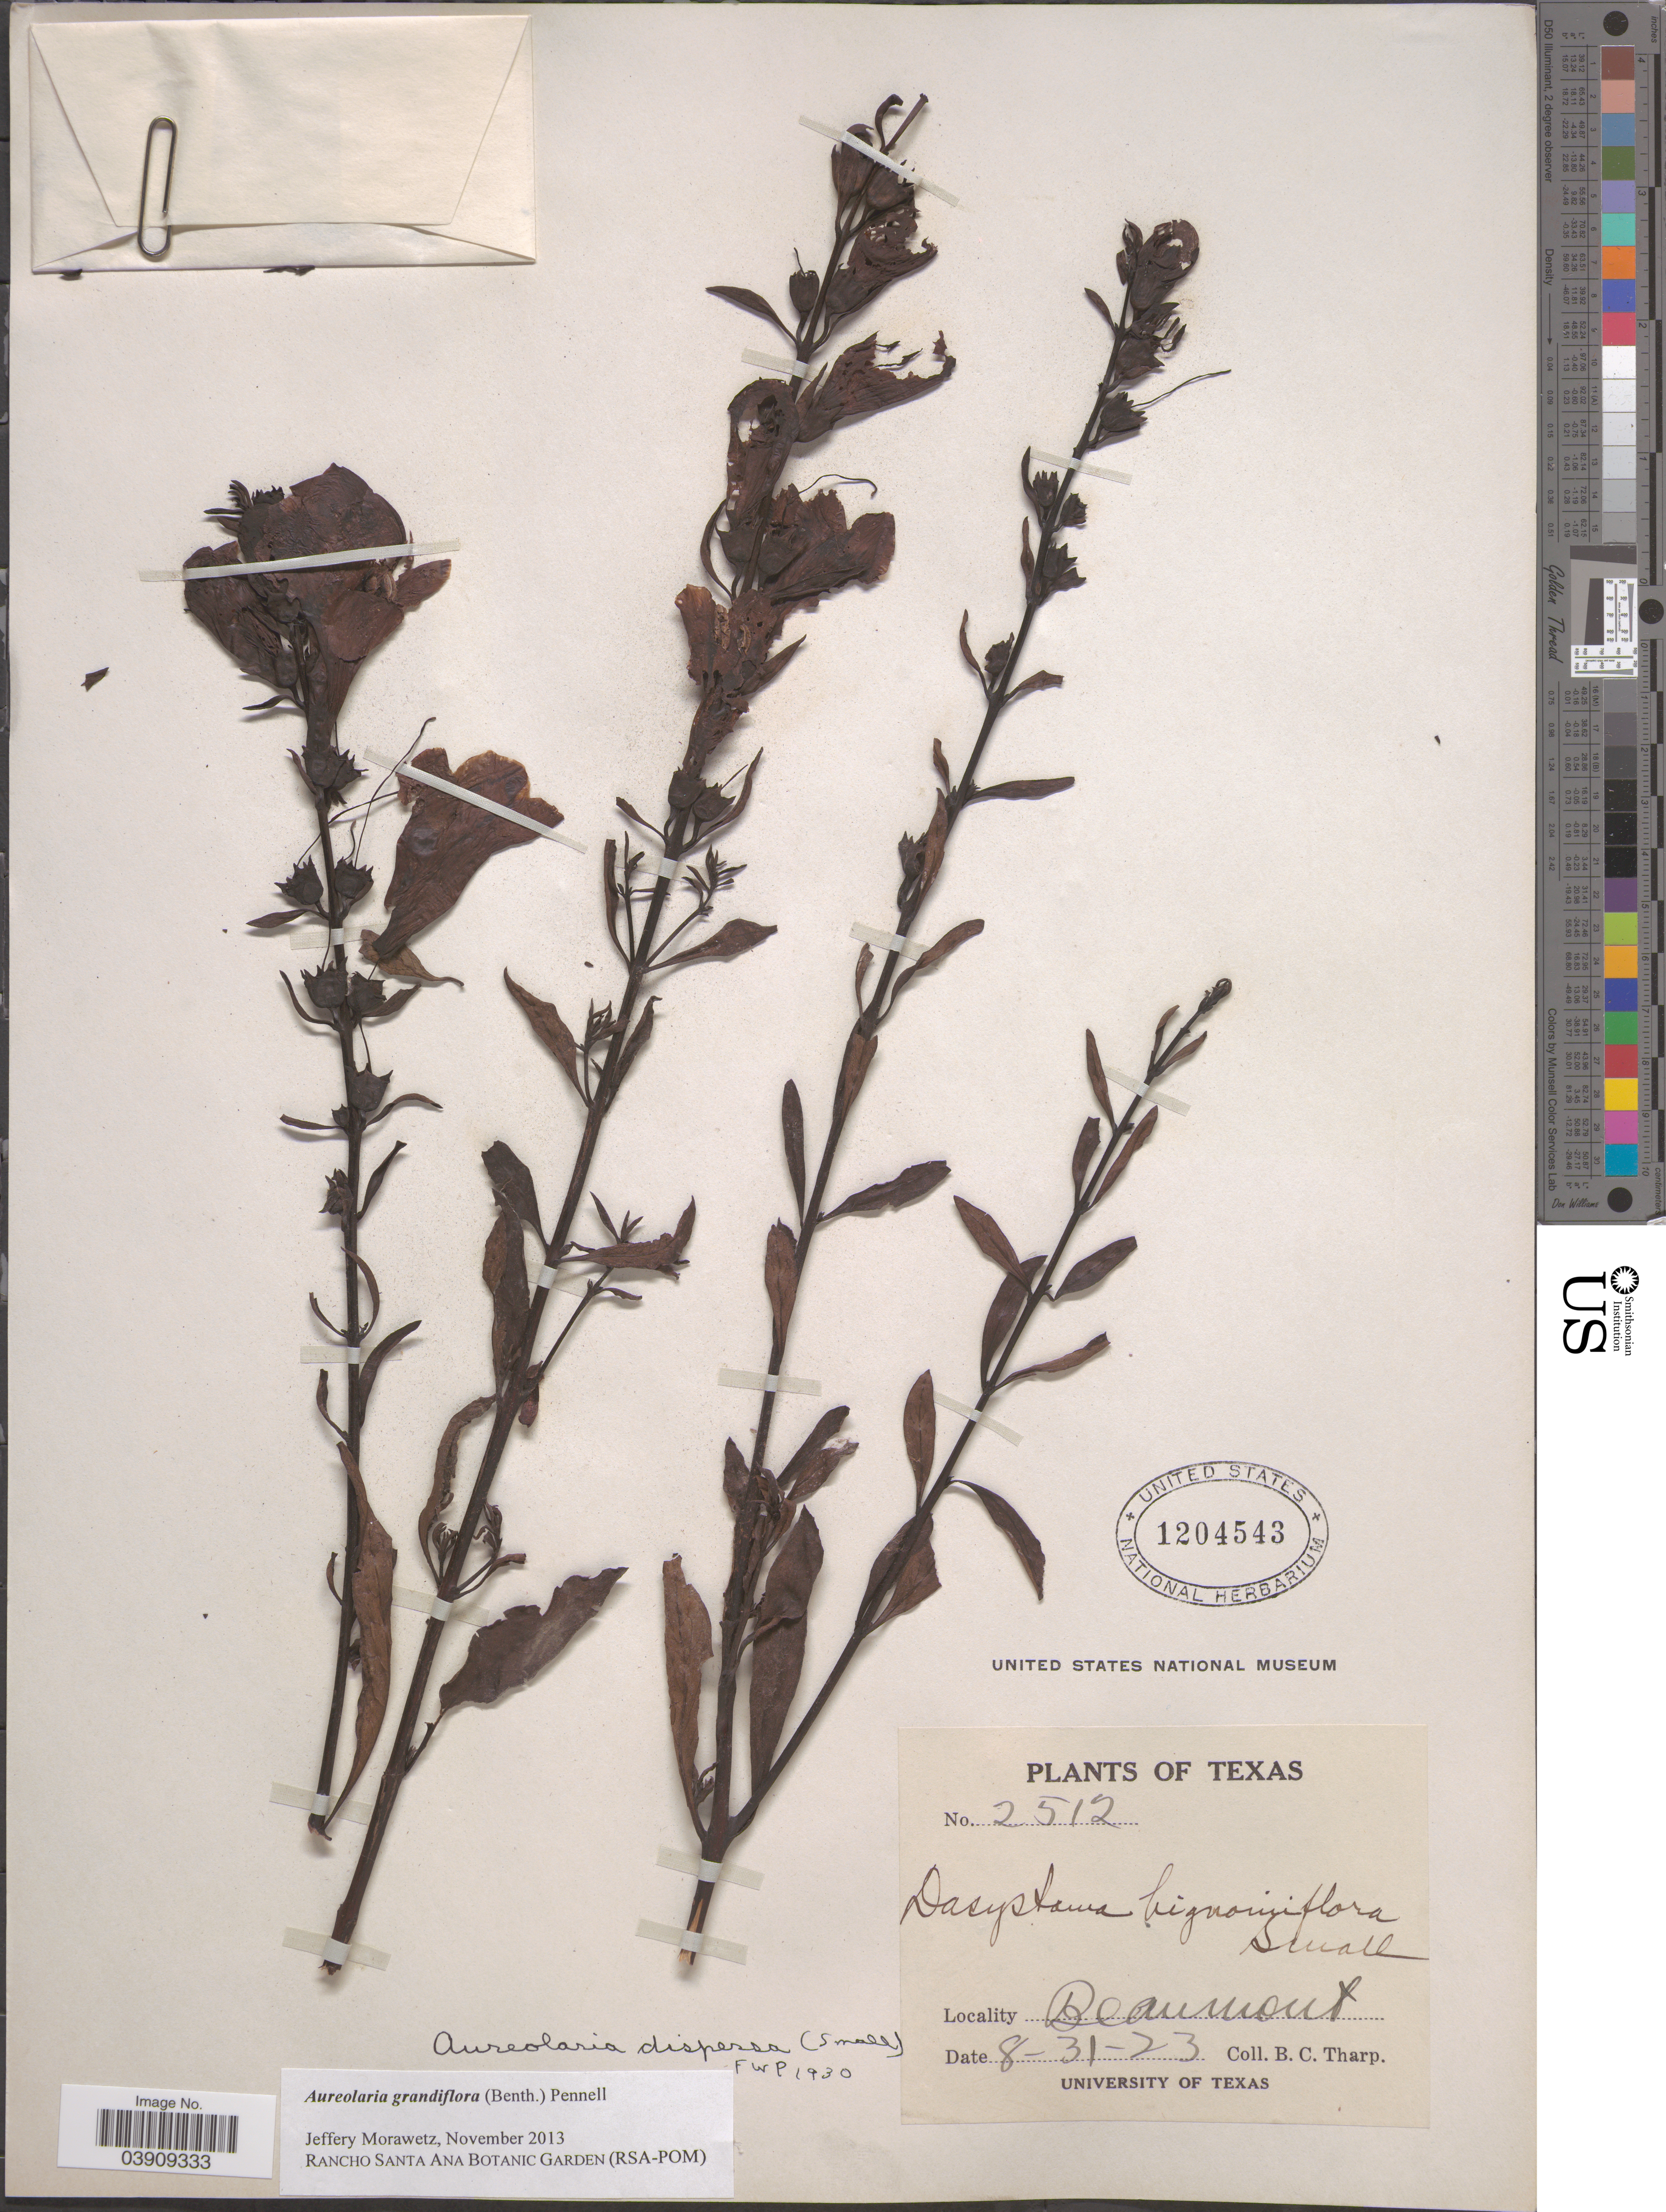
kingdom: Plantae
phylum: Tracheophyta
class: Magnoliopsida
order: Lamiales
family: Orobanchaceae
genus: Aureolaria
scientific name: Aureolaria grandiflora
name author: (Benth.) Pennell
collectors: B. C. Tharp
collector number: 2521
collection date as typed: Transcribed d/m/y: 31/8/23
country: United States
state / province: Texas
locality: Beaumont.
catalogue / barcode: US 1204543